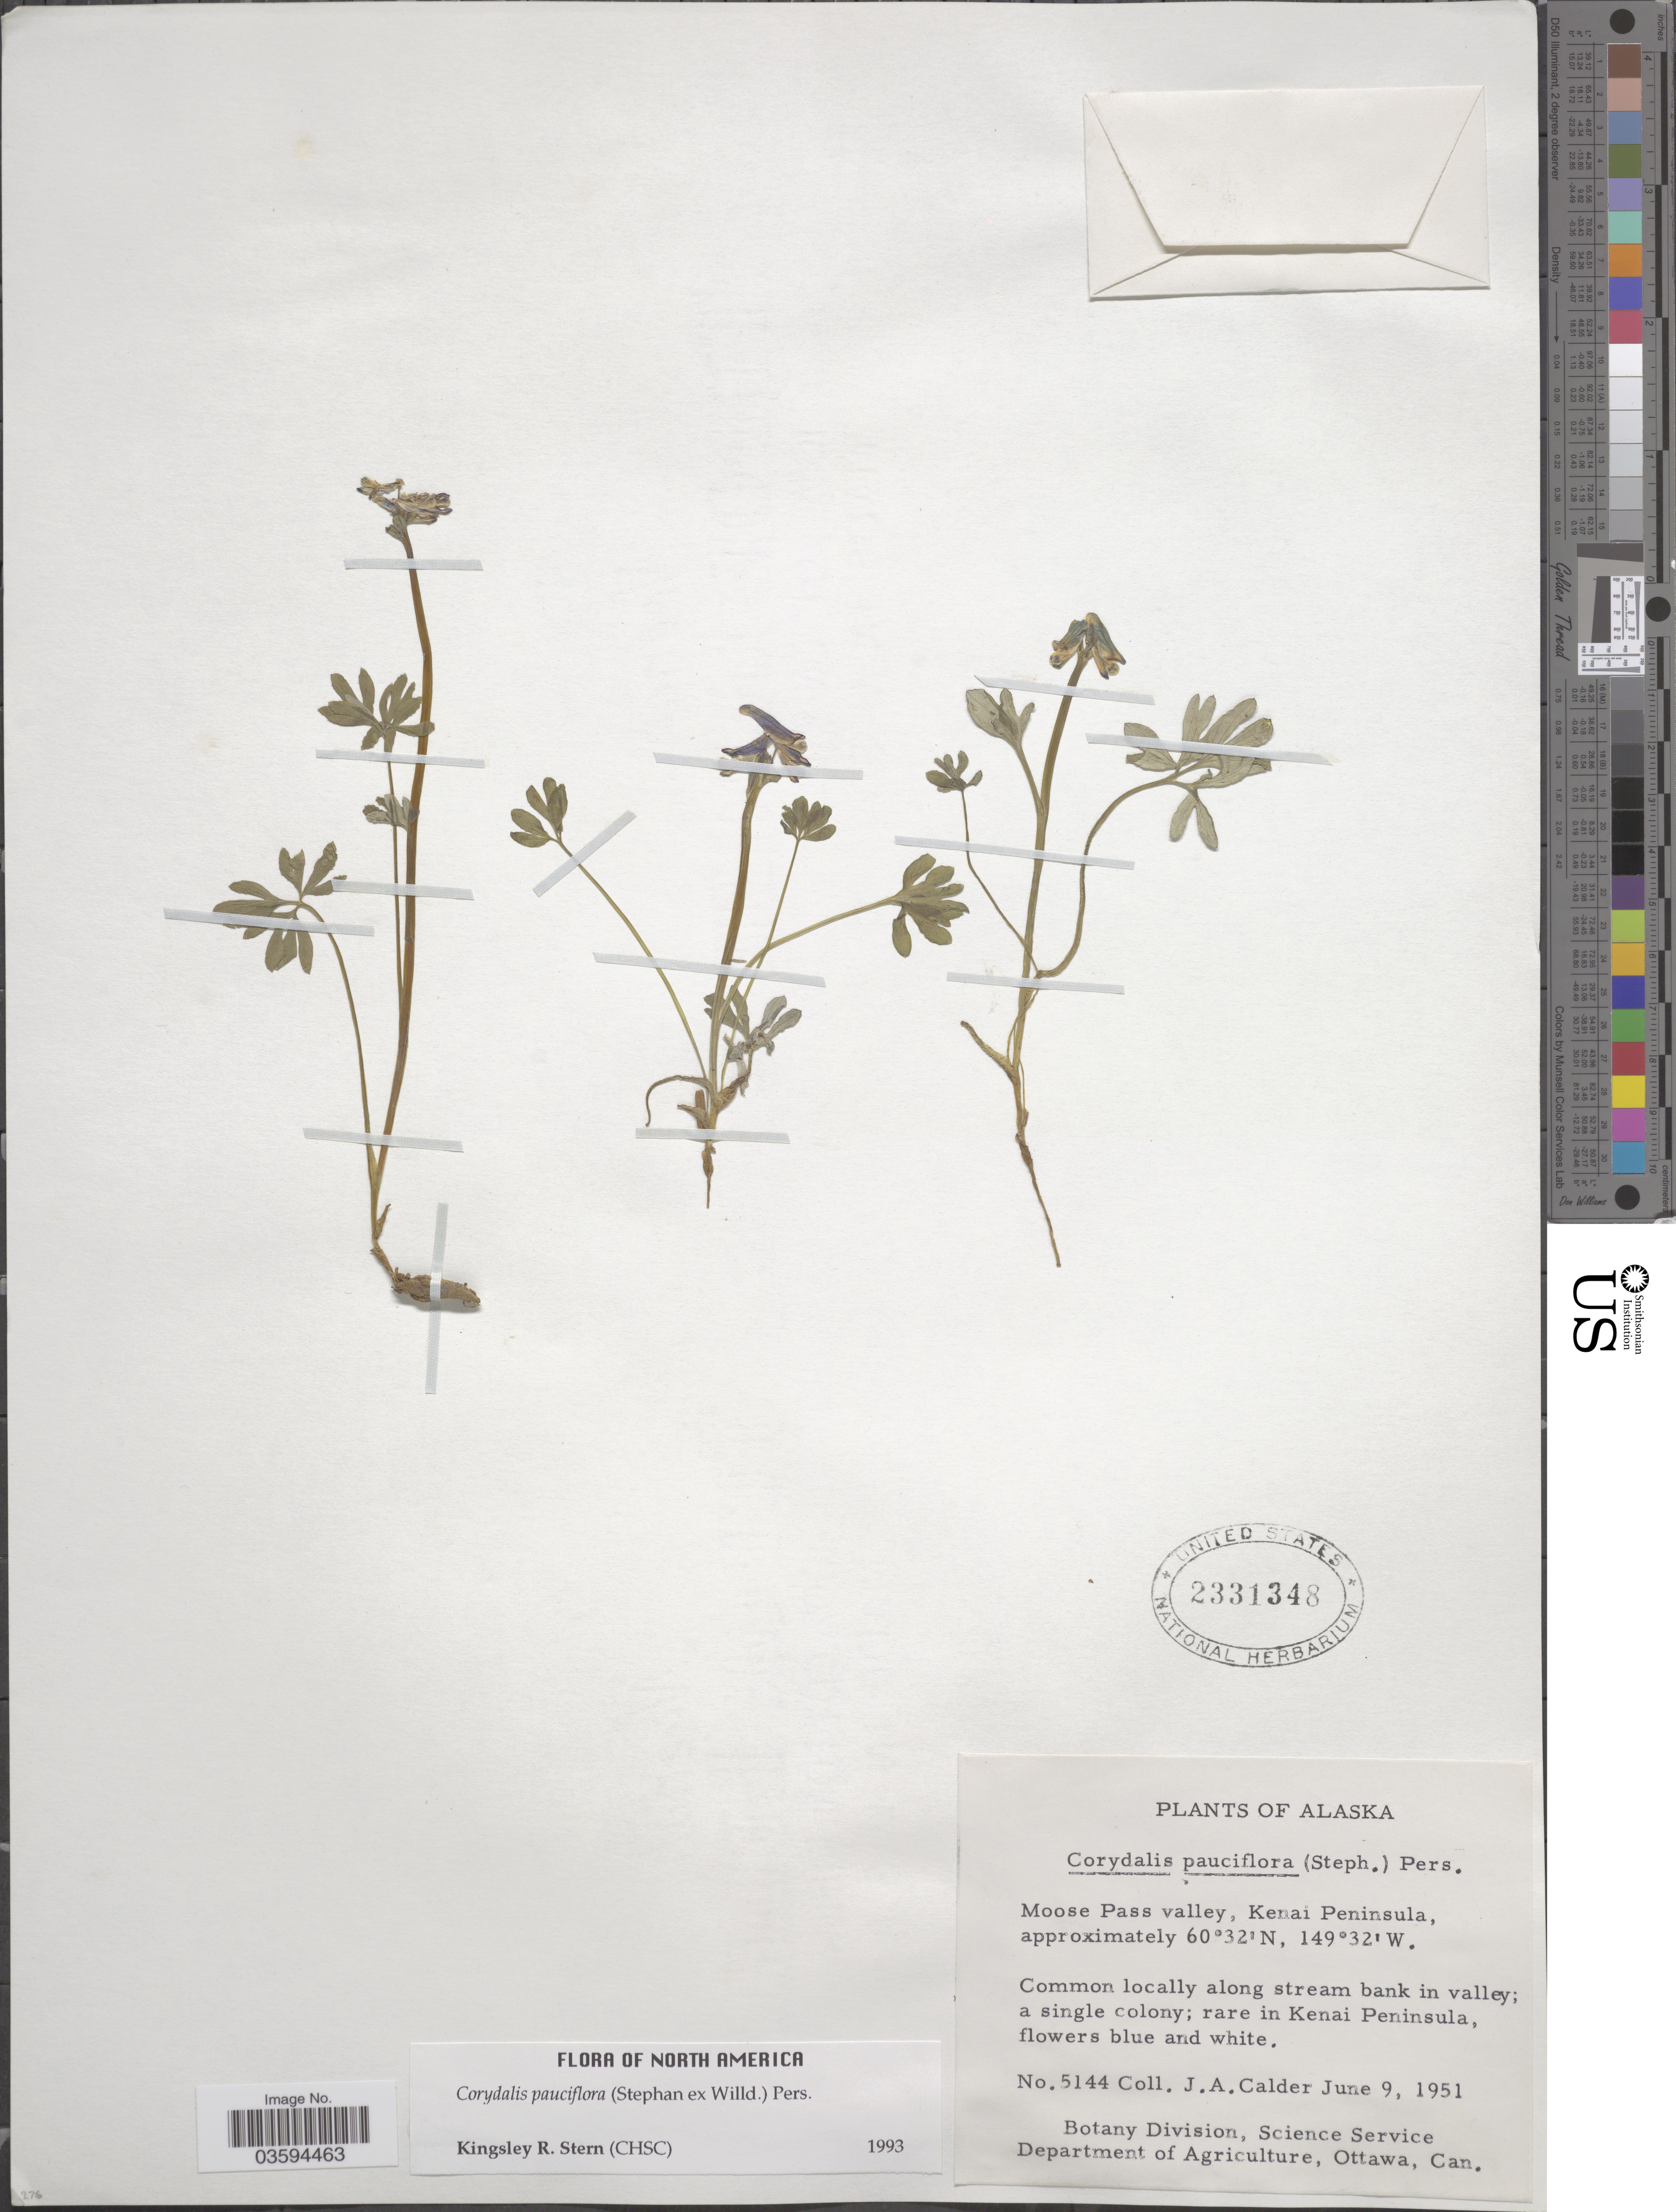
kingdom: Plantae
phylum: Tracheophyta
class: Magnoliopsida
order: Ranunculales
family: Papaveraceae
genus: Corydalis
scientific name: Corydalis pauciflora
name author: (Stephan) Pers.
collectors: J. A. Calder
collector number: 5144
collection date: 1951-06-09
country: United States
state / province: Alaska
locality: Moose Pass valley, Kenai Peninsula. Kenai Peninsula.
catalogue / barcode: US 2331348